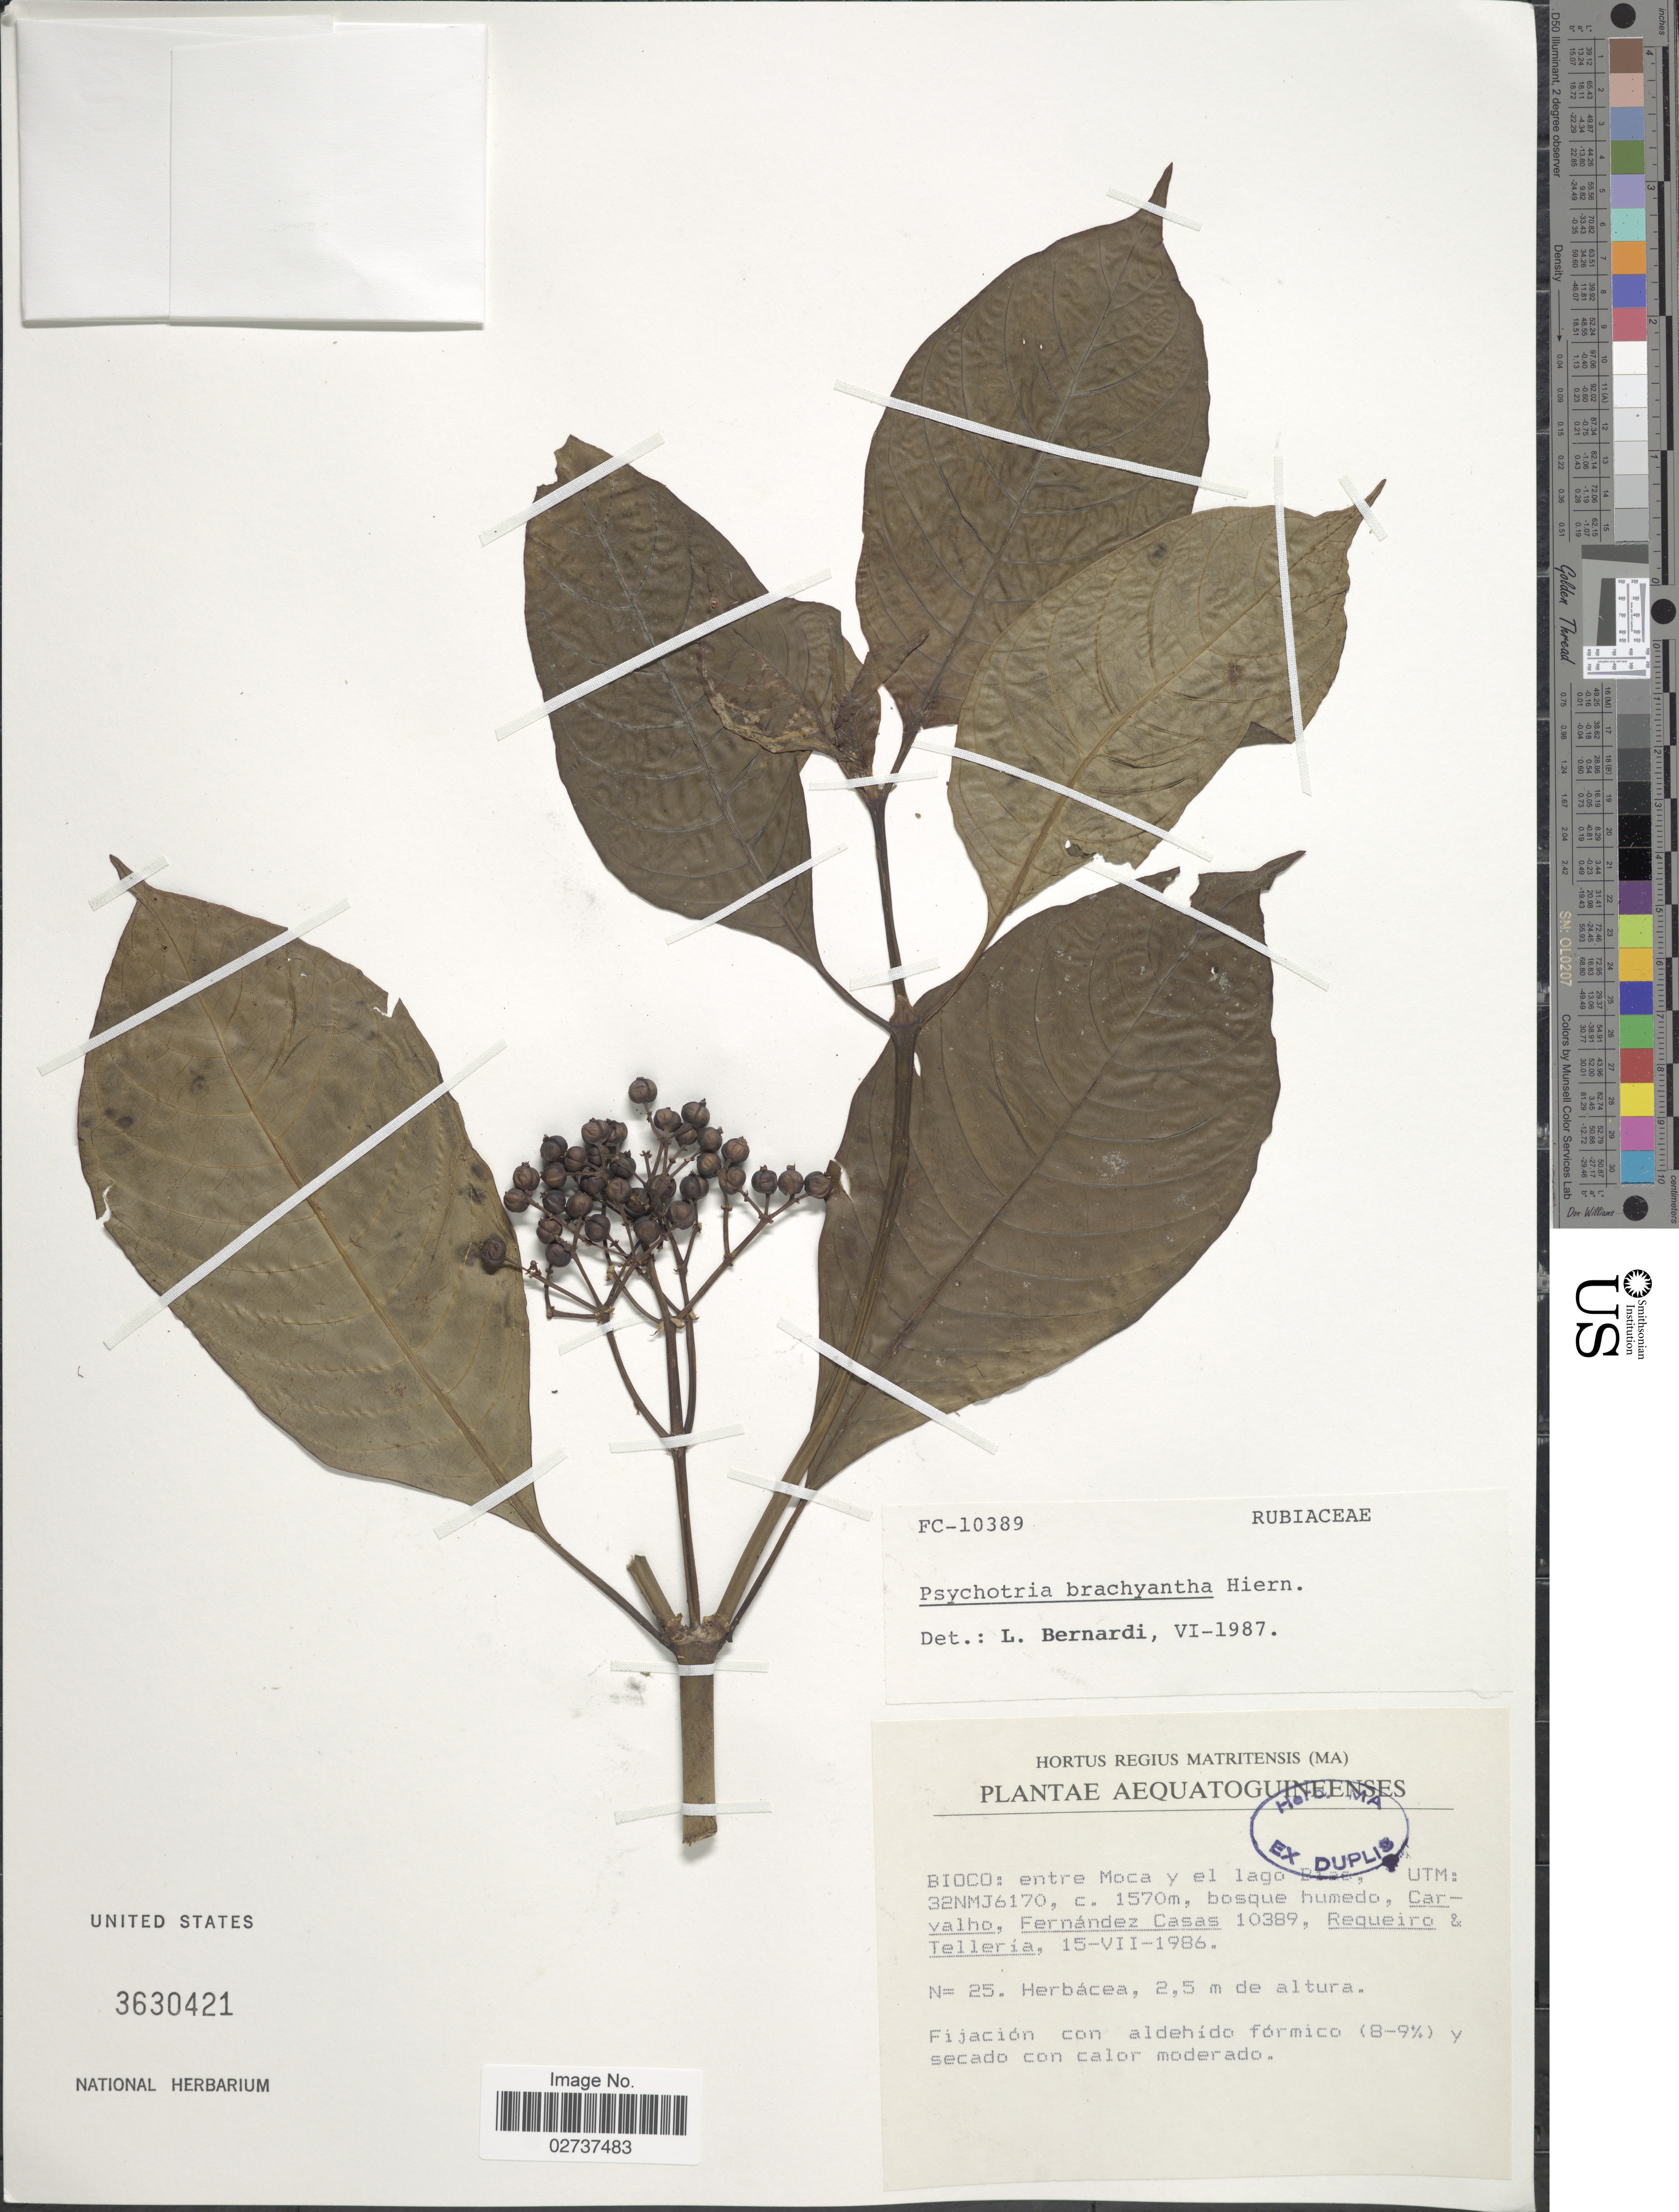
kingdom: Plantae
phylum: Tracheophyta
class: Magnoliopsida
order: Gentianales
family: Rubiaceae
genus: Psychotria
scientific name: Psychotria brachyantha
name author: Hiern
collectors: Carvalho, --, F. Casas, Requeiro, -- & -. Telleria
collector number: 10389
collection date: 1986-07-15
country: Equatorial Guinea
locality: Aequatoguineenses, Bioco: entre Moca y el lago Biao, UTM: 32NMJ6170.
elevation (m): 1570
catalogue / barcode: US 3630421